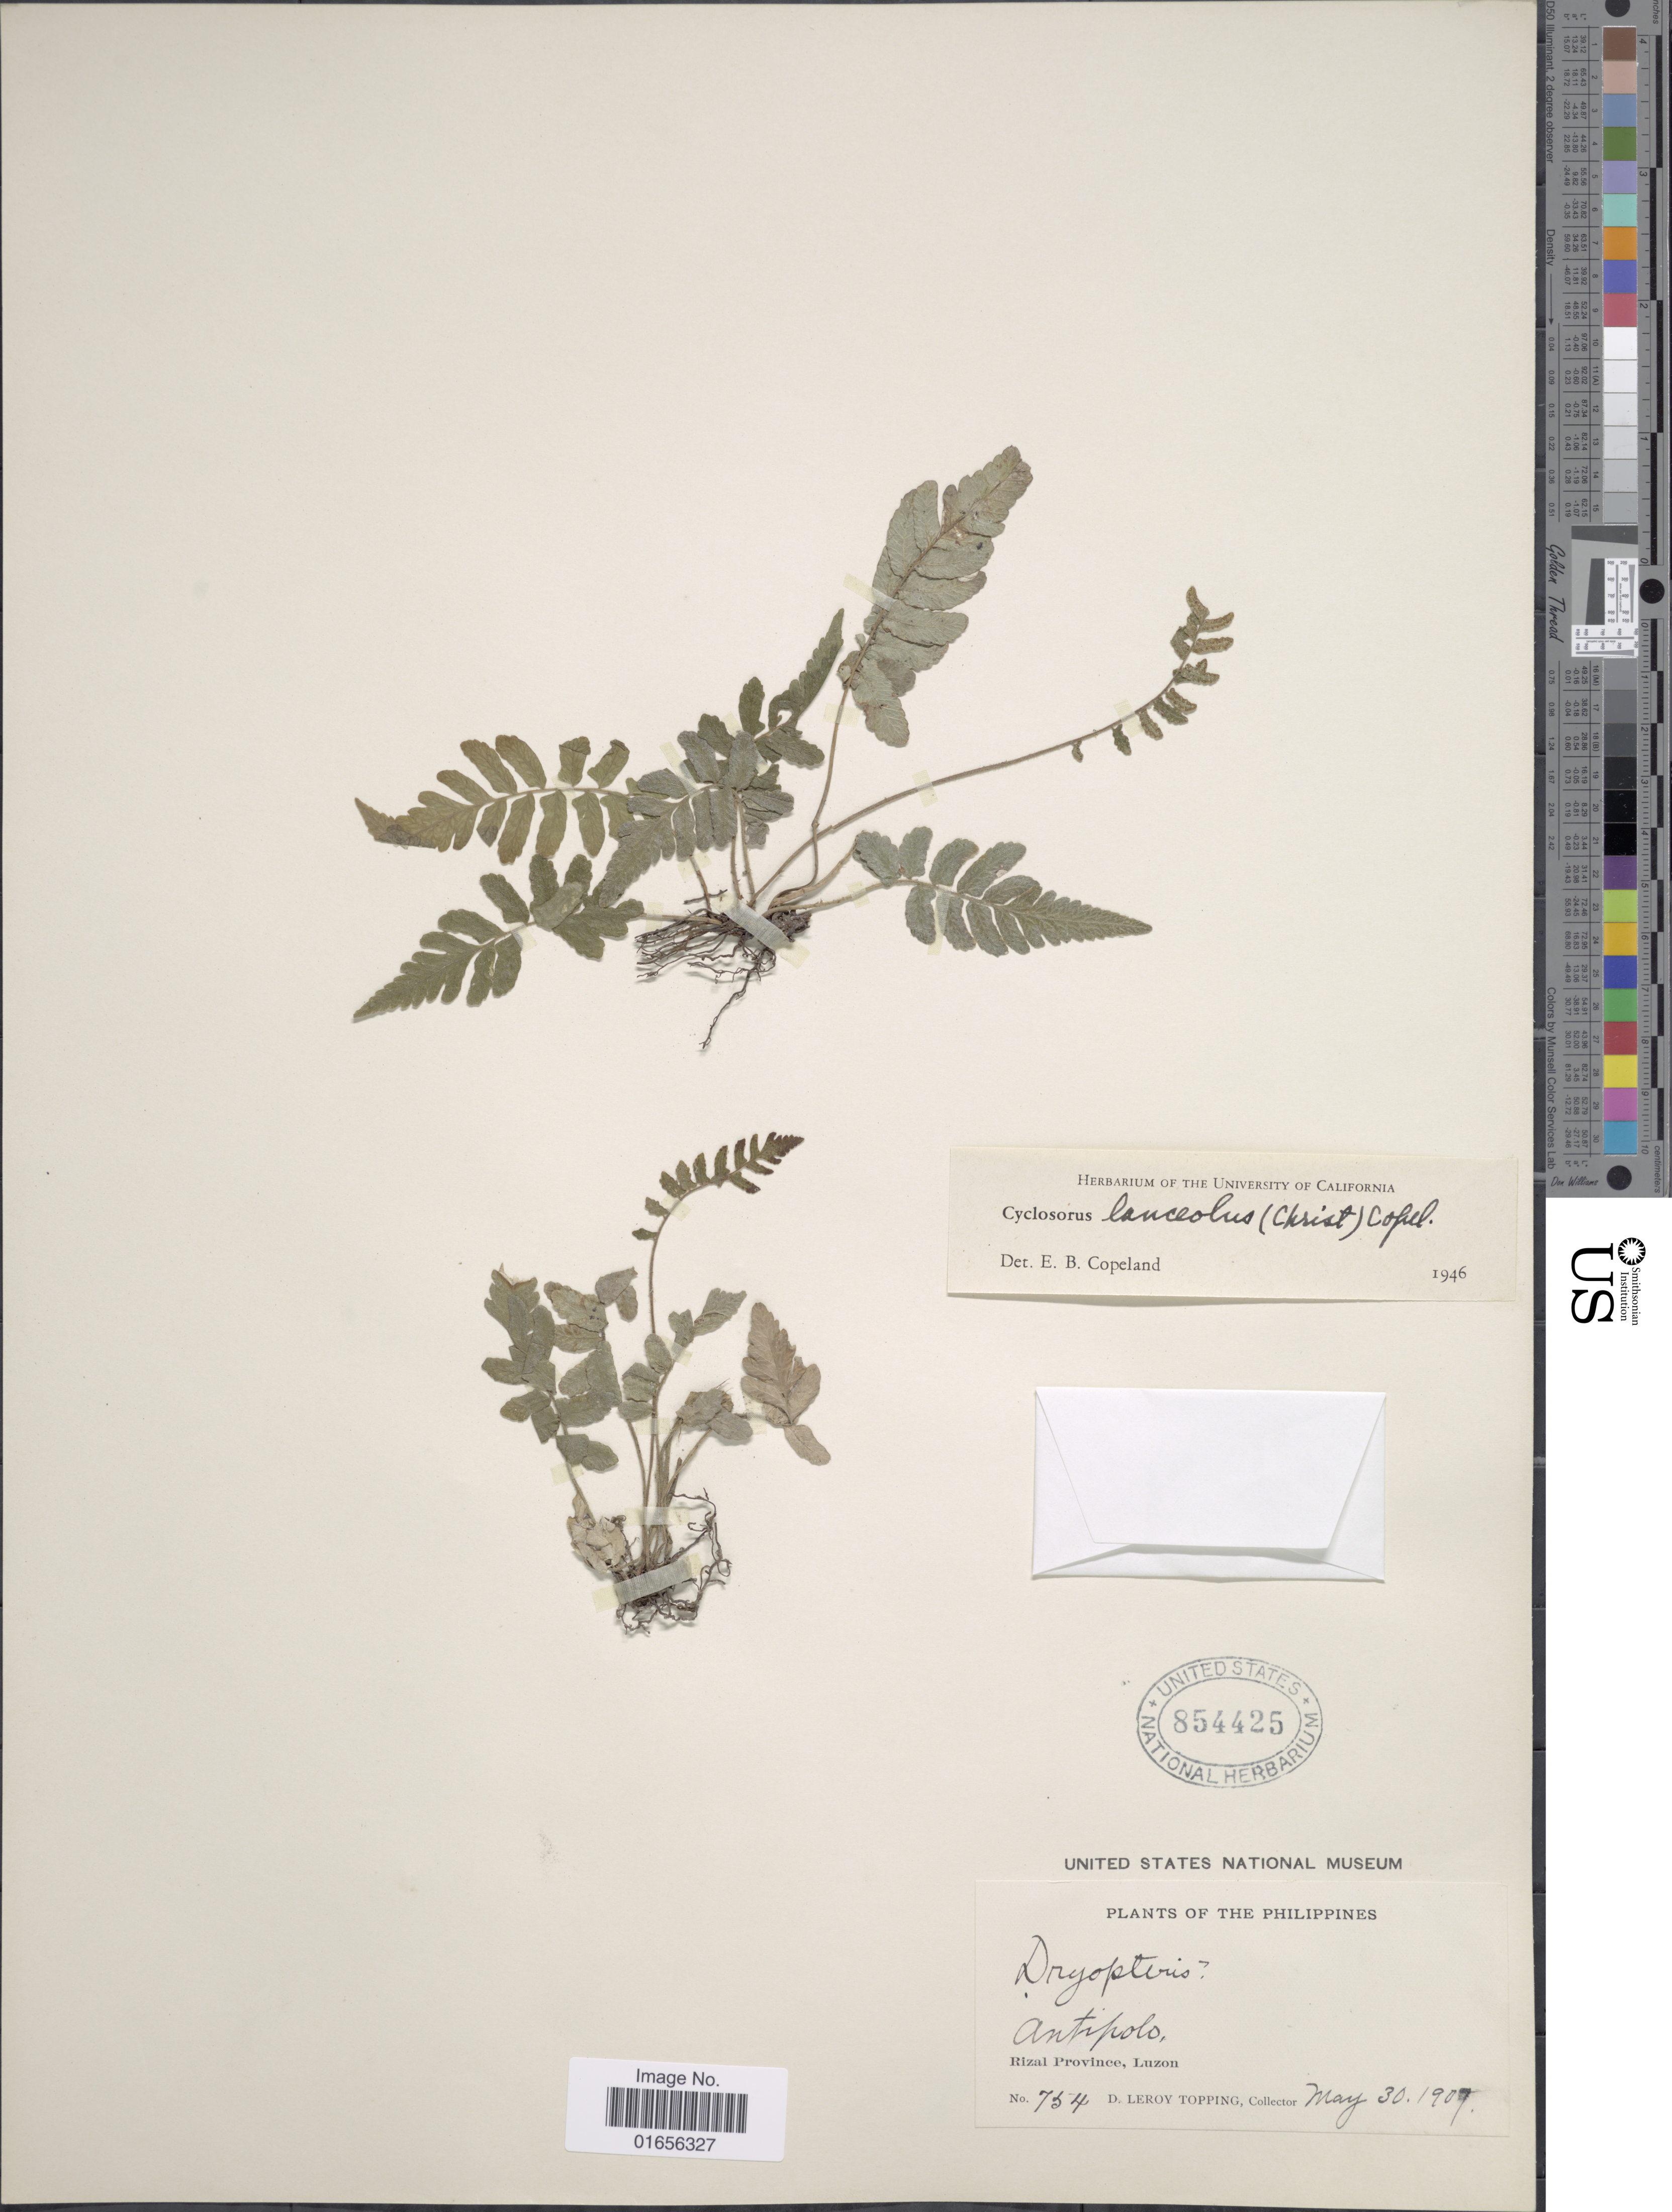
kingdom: Plantae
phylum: Tracheophyta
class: Polypodiopsida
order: Polypodiales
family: Thelypteridaceae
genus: Pronephrium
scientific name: Pronephrium rhombeum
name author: (Christ) Holttum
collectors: D. L. Topping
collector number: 754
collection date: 1909-05-30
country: Philippines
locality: The Philippines, Antipolo, Rizal Province, Luzon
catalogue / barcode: US 854425